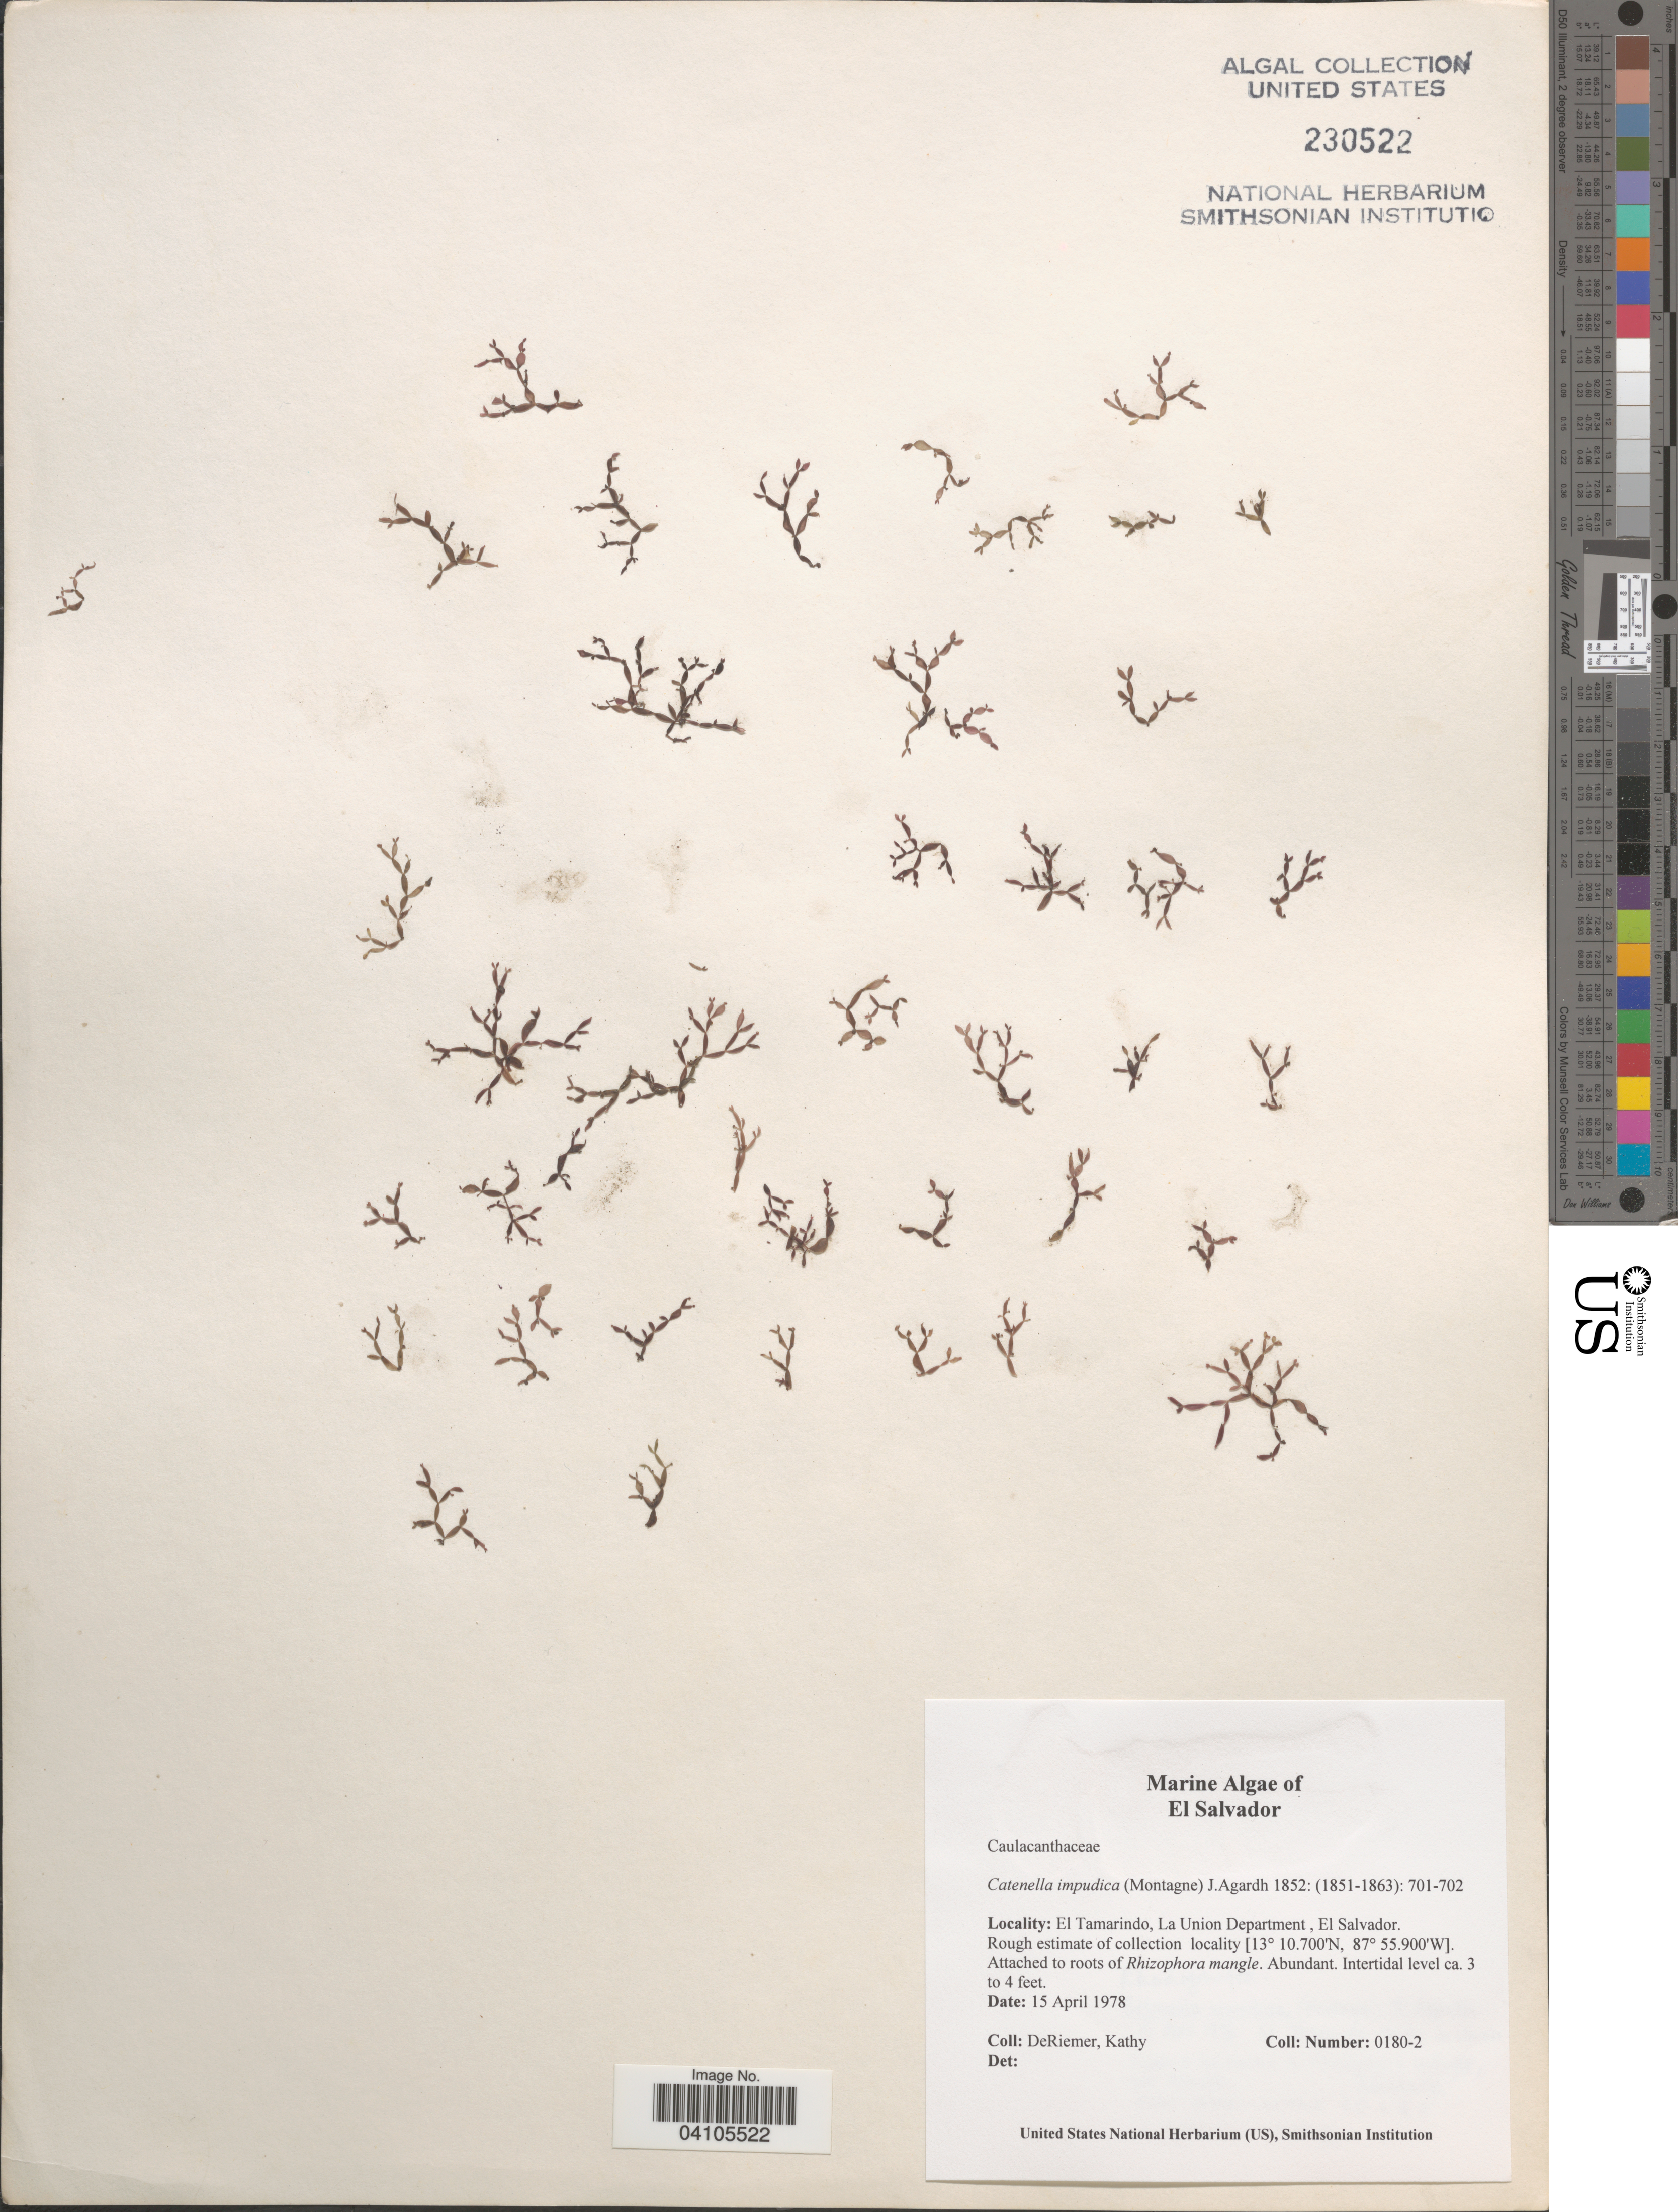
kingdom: Plantae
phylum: Rhodophyta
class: Florideophyceae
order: Gigartinales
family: Caulacanthaceae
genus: Catenella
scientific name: Catenella impudica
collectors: K. DeRiemer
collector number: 0180-2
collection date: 1978-04-15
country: El Salvador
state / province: La Union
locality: El Tamarindo, La Union Department.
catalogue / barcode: US 230522